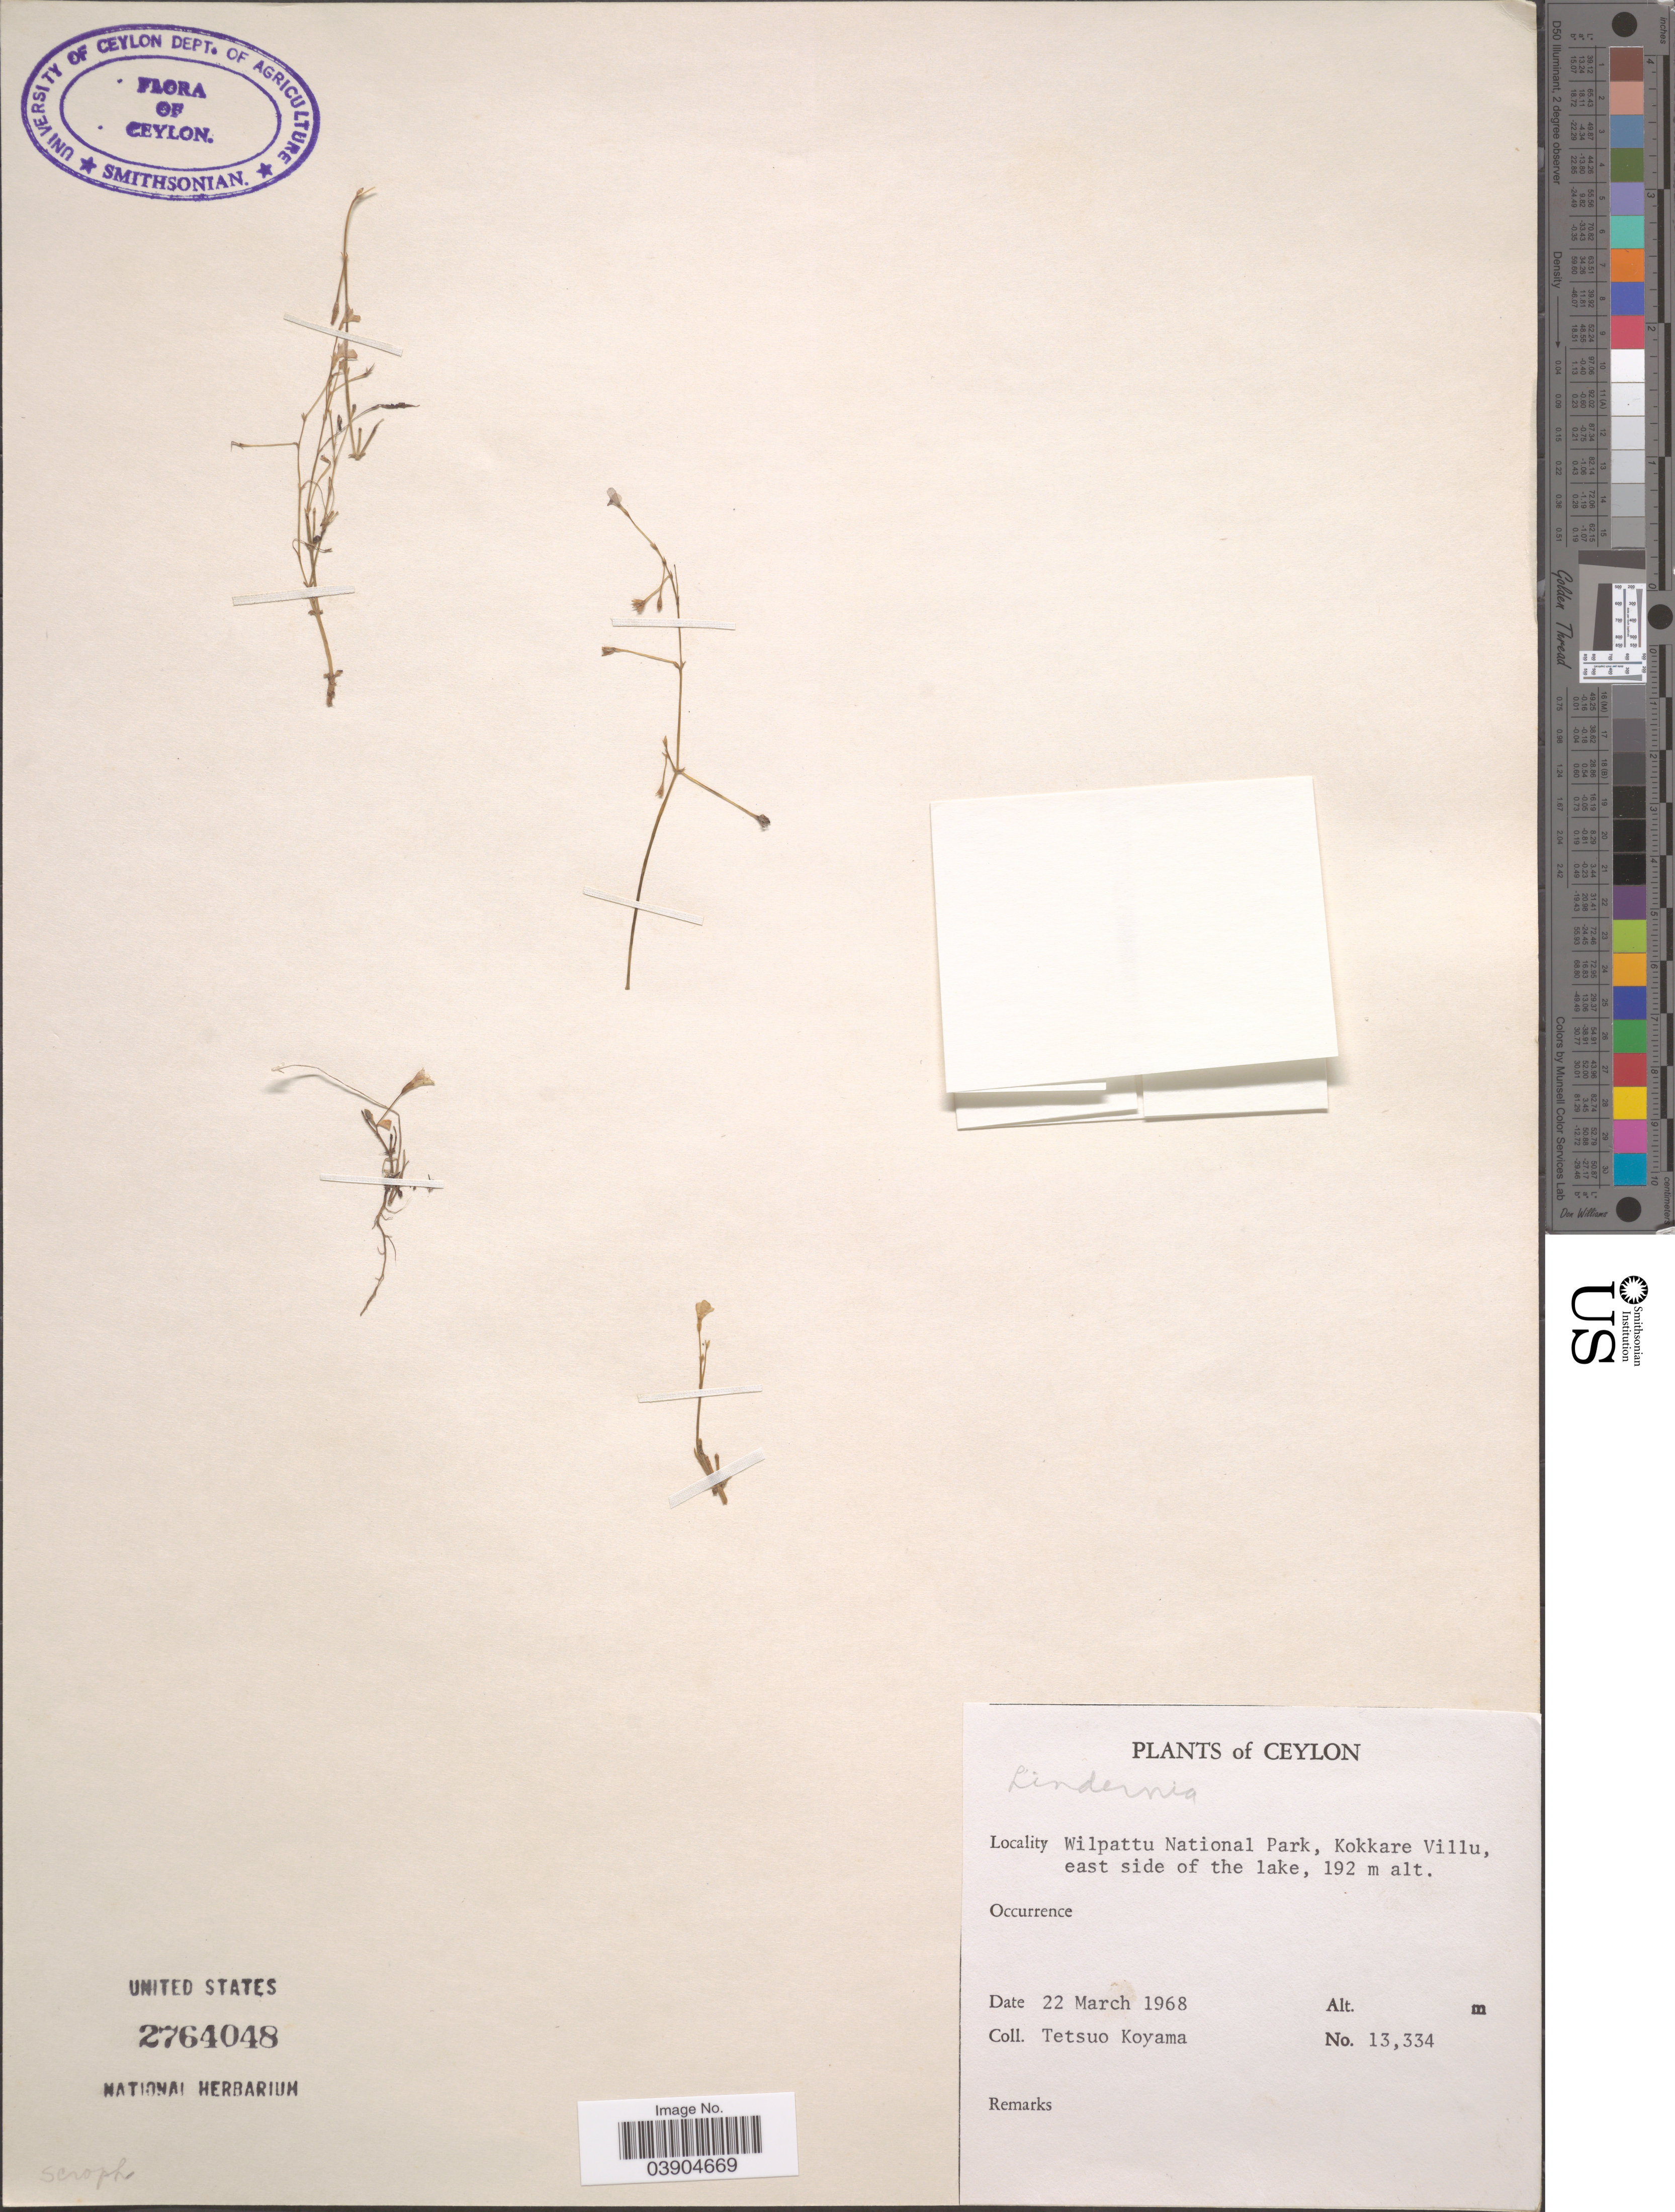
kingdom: Plantae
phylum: Tracheophyta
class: Magnoliopsida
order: Lamiales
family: Linderniaceae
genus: Lindernia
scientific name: Lindernia sp.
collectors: T. Koyama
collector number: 13334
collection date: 1968-03-22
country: Sri Lanka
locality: Ceylon. Wilpattu National Park, Kokkare Villu, east side of the lake.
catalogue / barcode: US 2764048